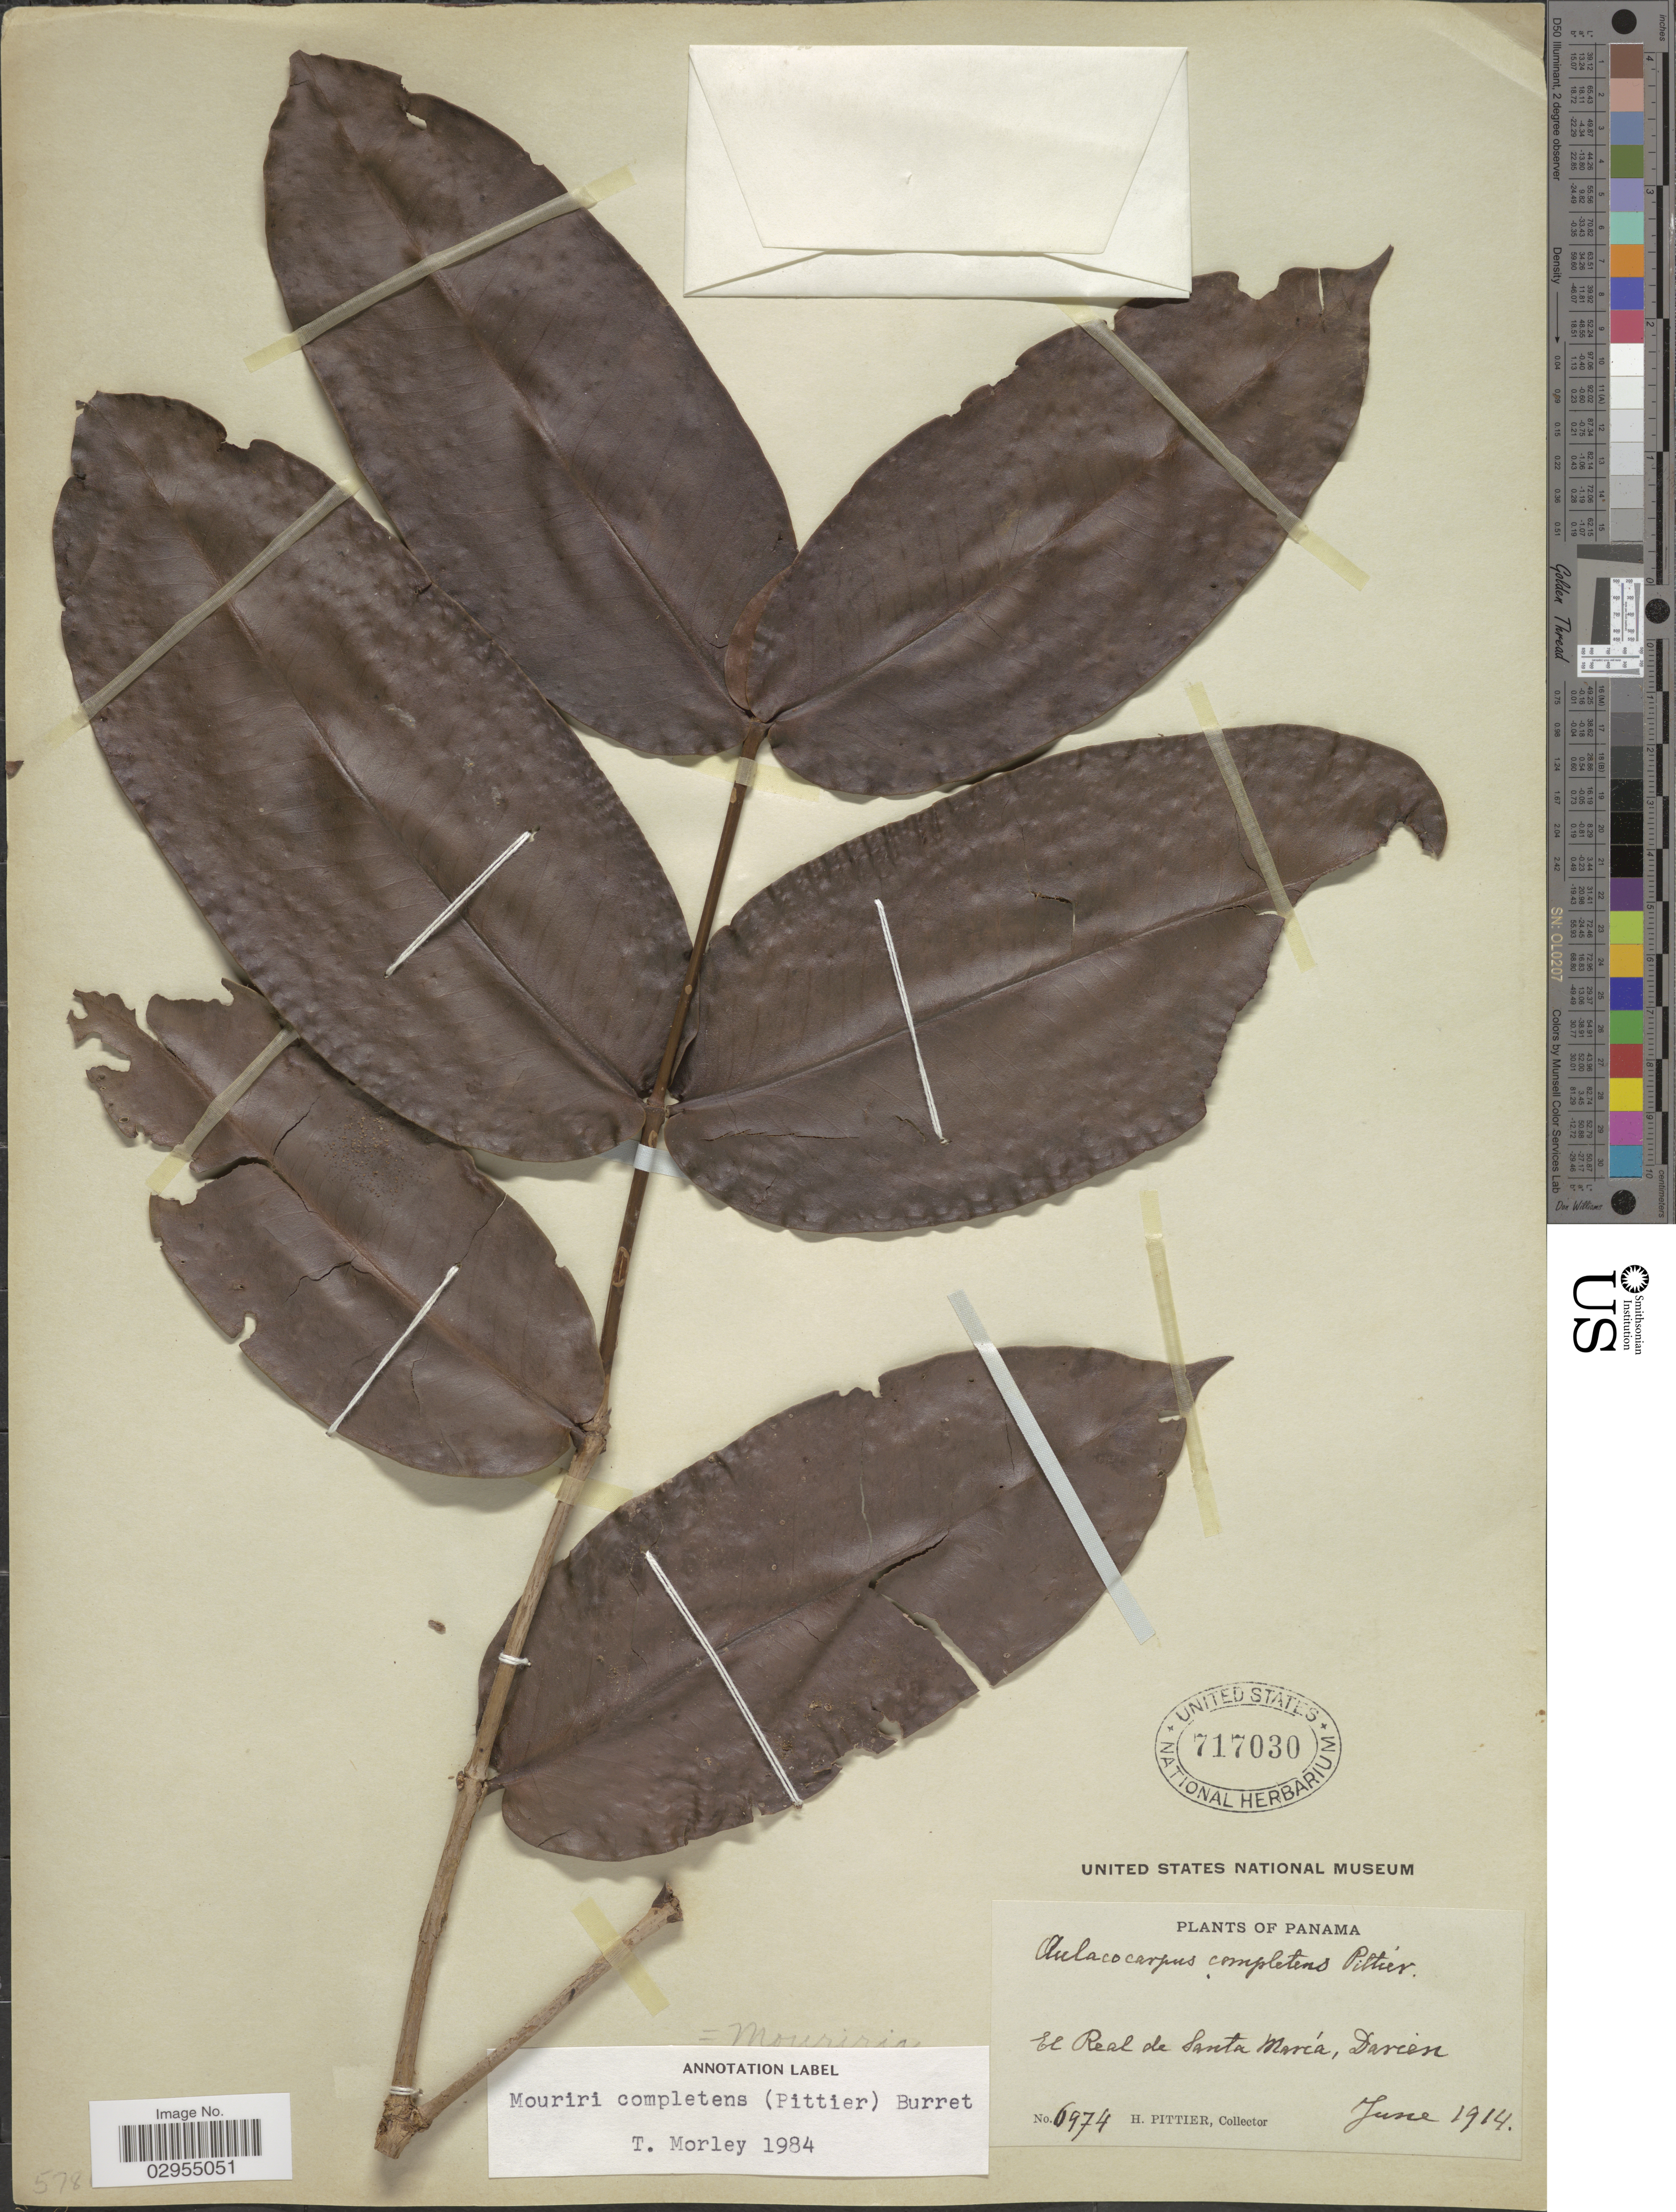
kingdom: Plantae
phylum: Tracheophyta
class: Magnoliopsida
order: Myrtales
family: Melastomataceae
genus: Mouriri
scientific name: Mouriri completens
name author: Burret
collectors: H. F. Pittier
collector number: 6974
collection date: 1914-06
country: Panama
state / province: Darién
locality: El Real de Santa María.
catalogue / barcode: US 717030